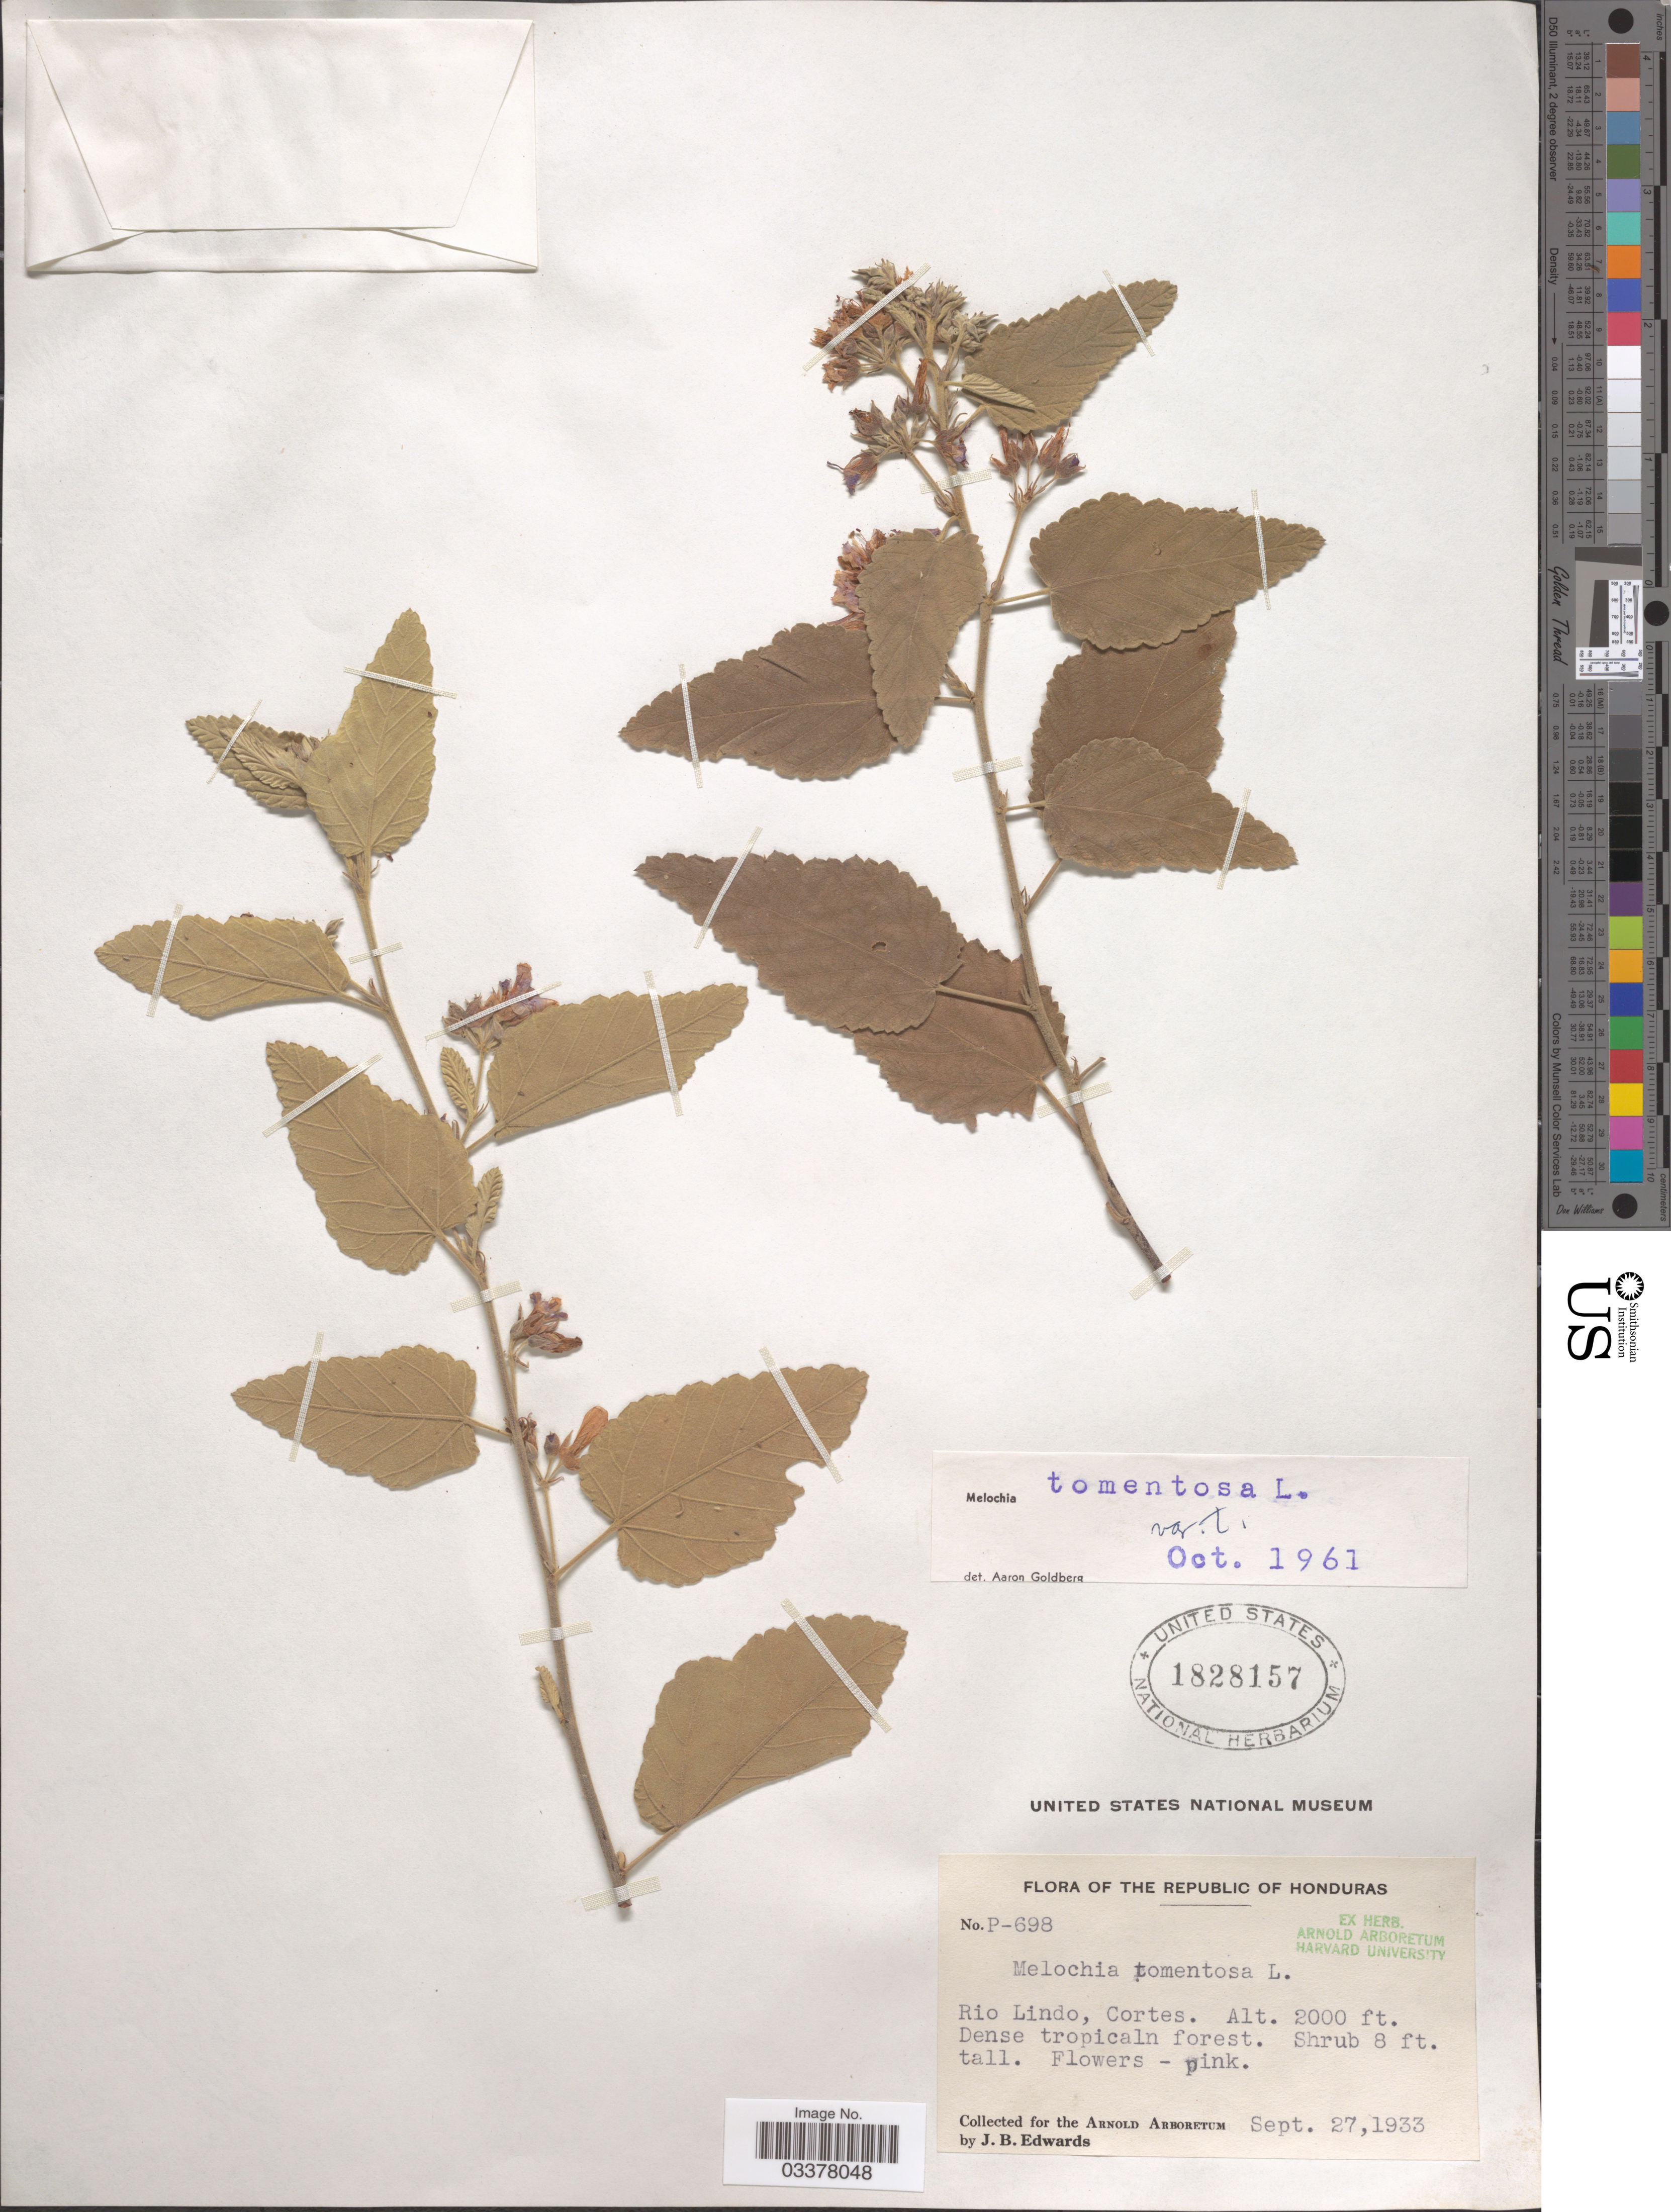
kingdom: Plantae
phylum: Tracheophyta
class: Magnoliopsida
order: Malvales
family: Malvaceae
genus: Melochia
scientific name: Melochia tomentosa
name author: L.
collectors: J. B. Edwards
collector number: P-698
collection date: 1933-09-27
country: Honduras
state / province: Cortés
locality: Rio Lindo.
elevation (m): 610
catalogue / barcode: US 1828157